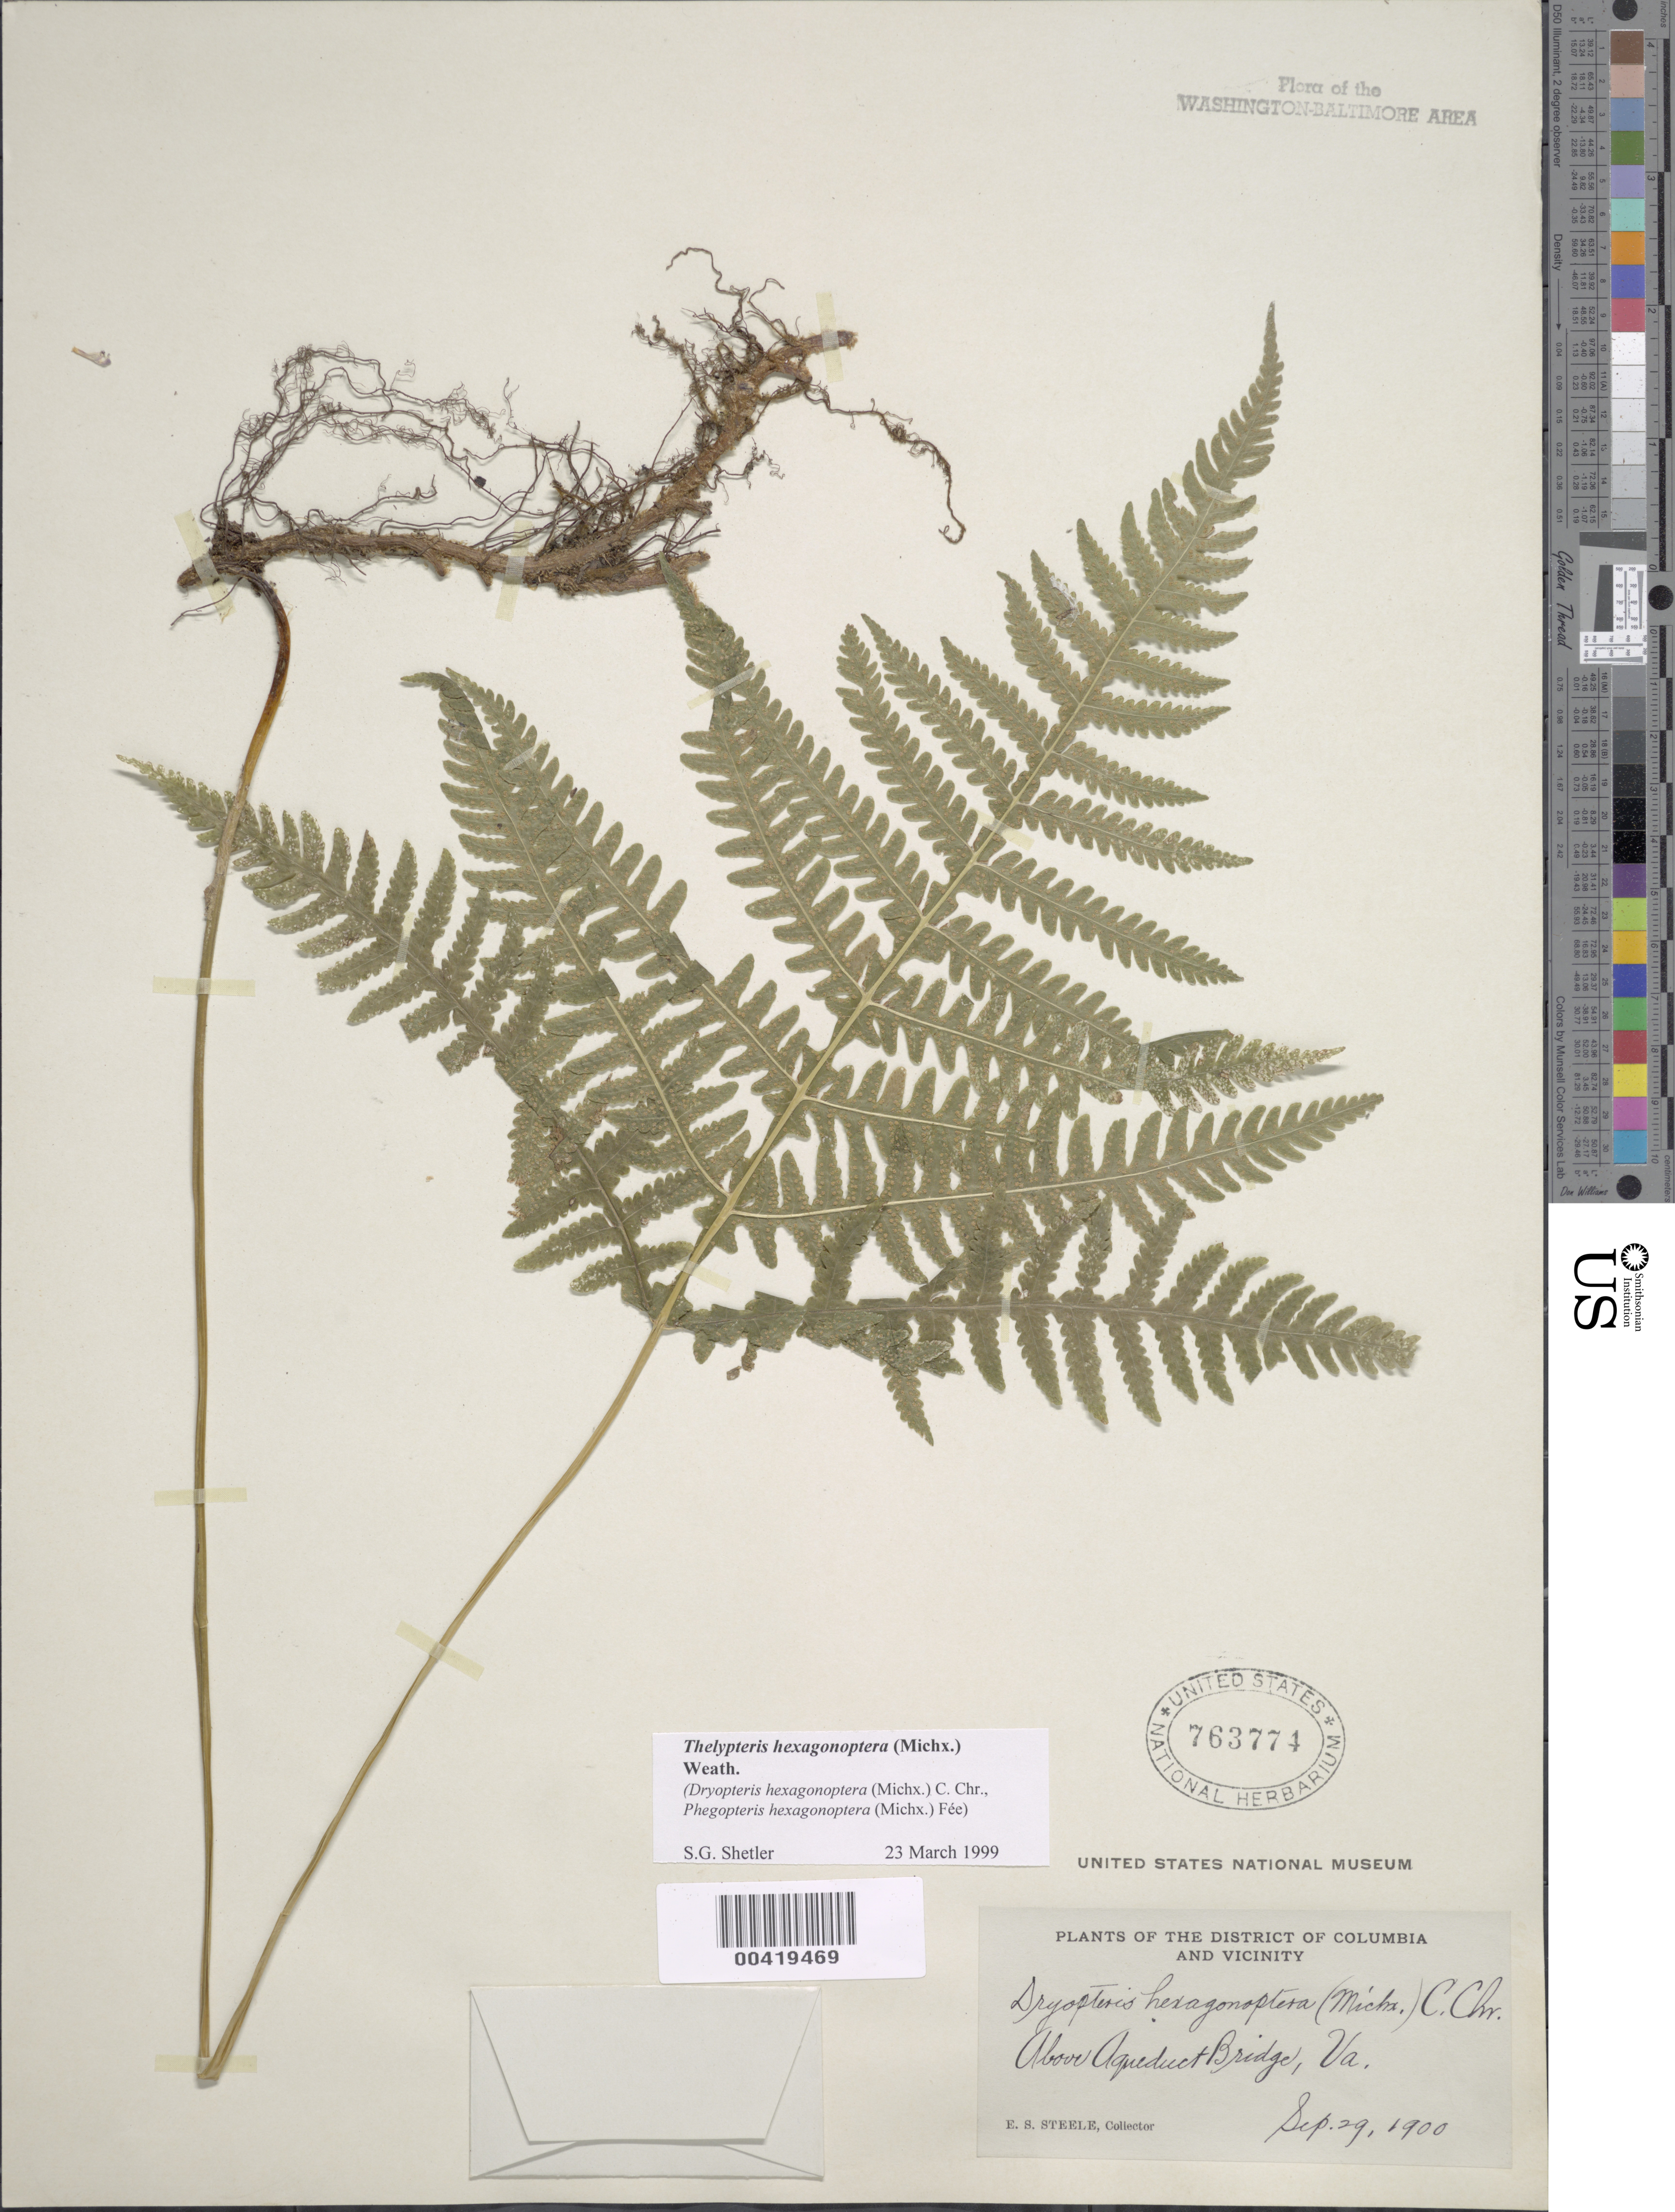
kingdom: Plantae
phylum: Tracheophyta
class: Polypodiopsida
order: Polypodiales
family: Thelypteridaceae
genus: Phegopteris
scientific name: Phegopteris hexagonoptera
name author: (Michx.) Fée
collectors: E. Steele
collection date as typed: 29 Sep 1900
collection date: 1900-09-29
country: United States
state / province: Virginia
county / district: Fairfax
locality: Above Aqueduct Bridge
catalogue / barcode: US 763774